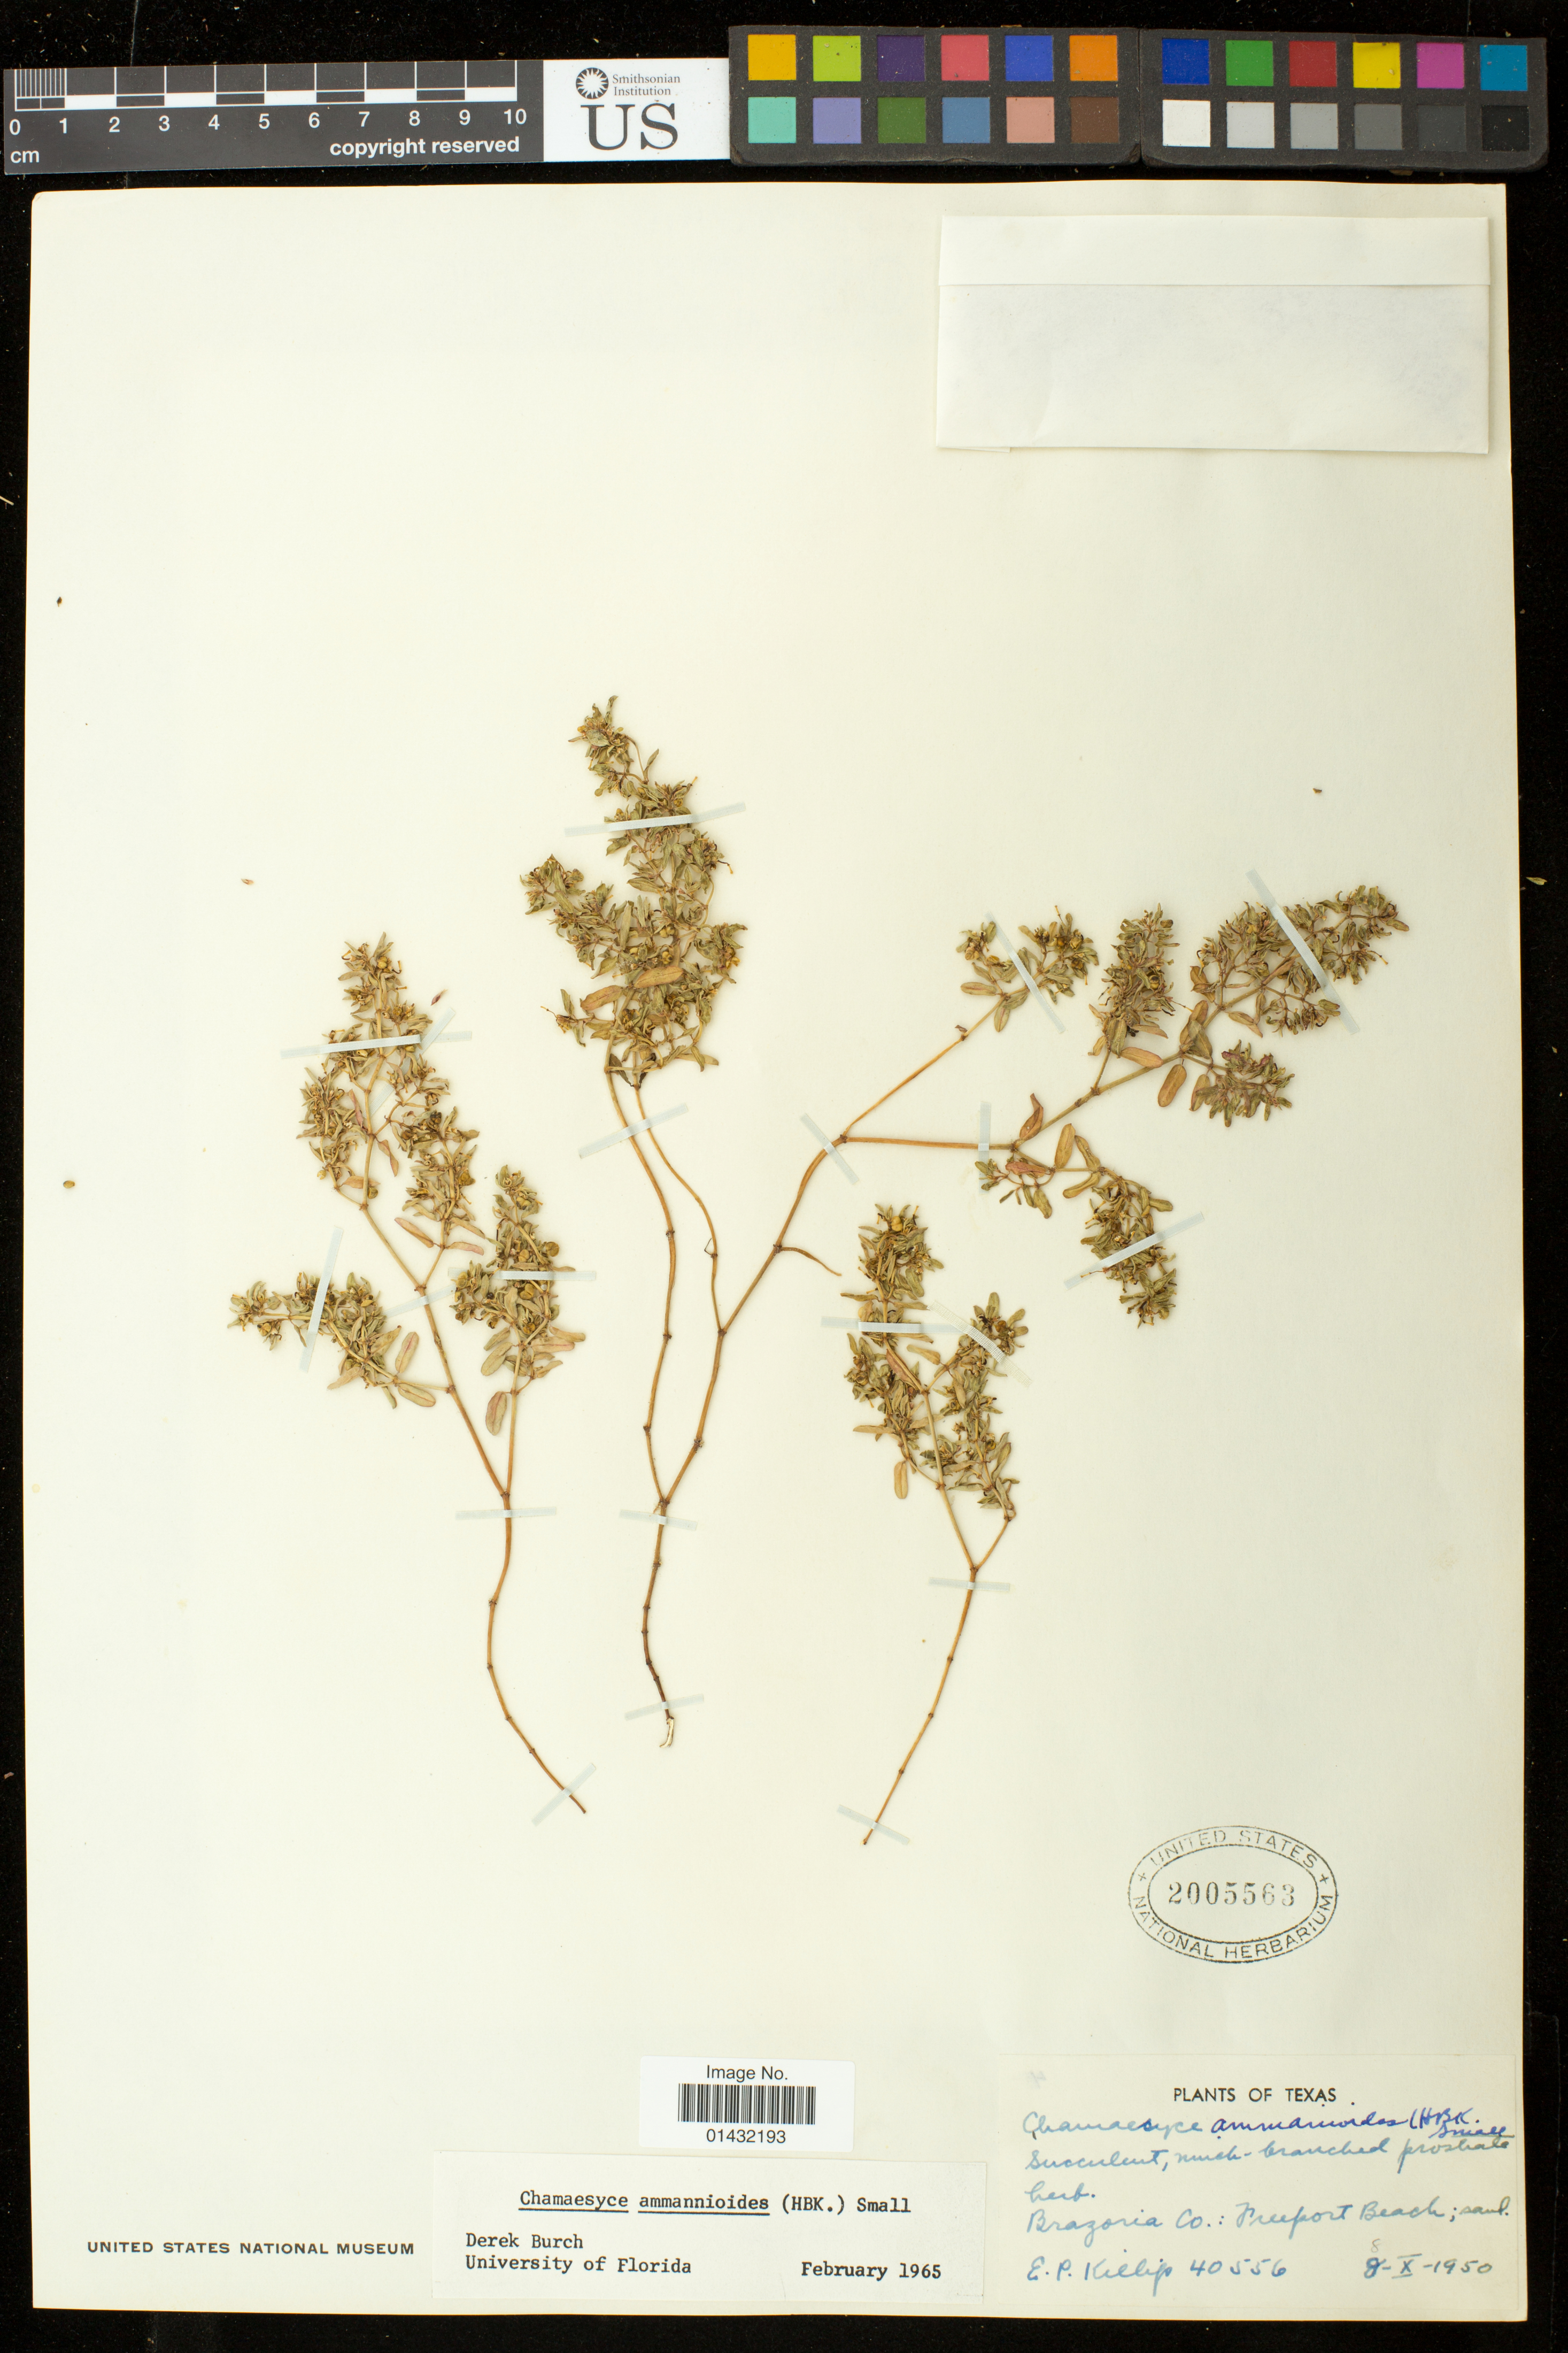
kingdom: Plantae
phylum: Tracheophyta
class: Magnoliopsida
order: Malpighiales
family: Euphorbiaceae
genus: Euphorbia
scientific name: Euphorbia bombensis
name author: Jacq.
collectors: E. P. Killip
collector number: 40556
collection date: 1950-10-08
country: United States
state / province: Texas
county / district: Brazoria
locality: Freeport Beach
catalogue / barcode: US 2005563